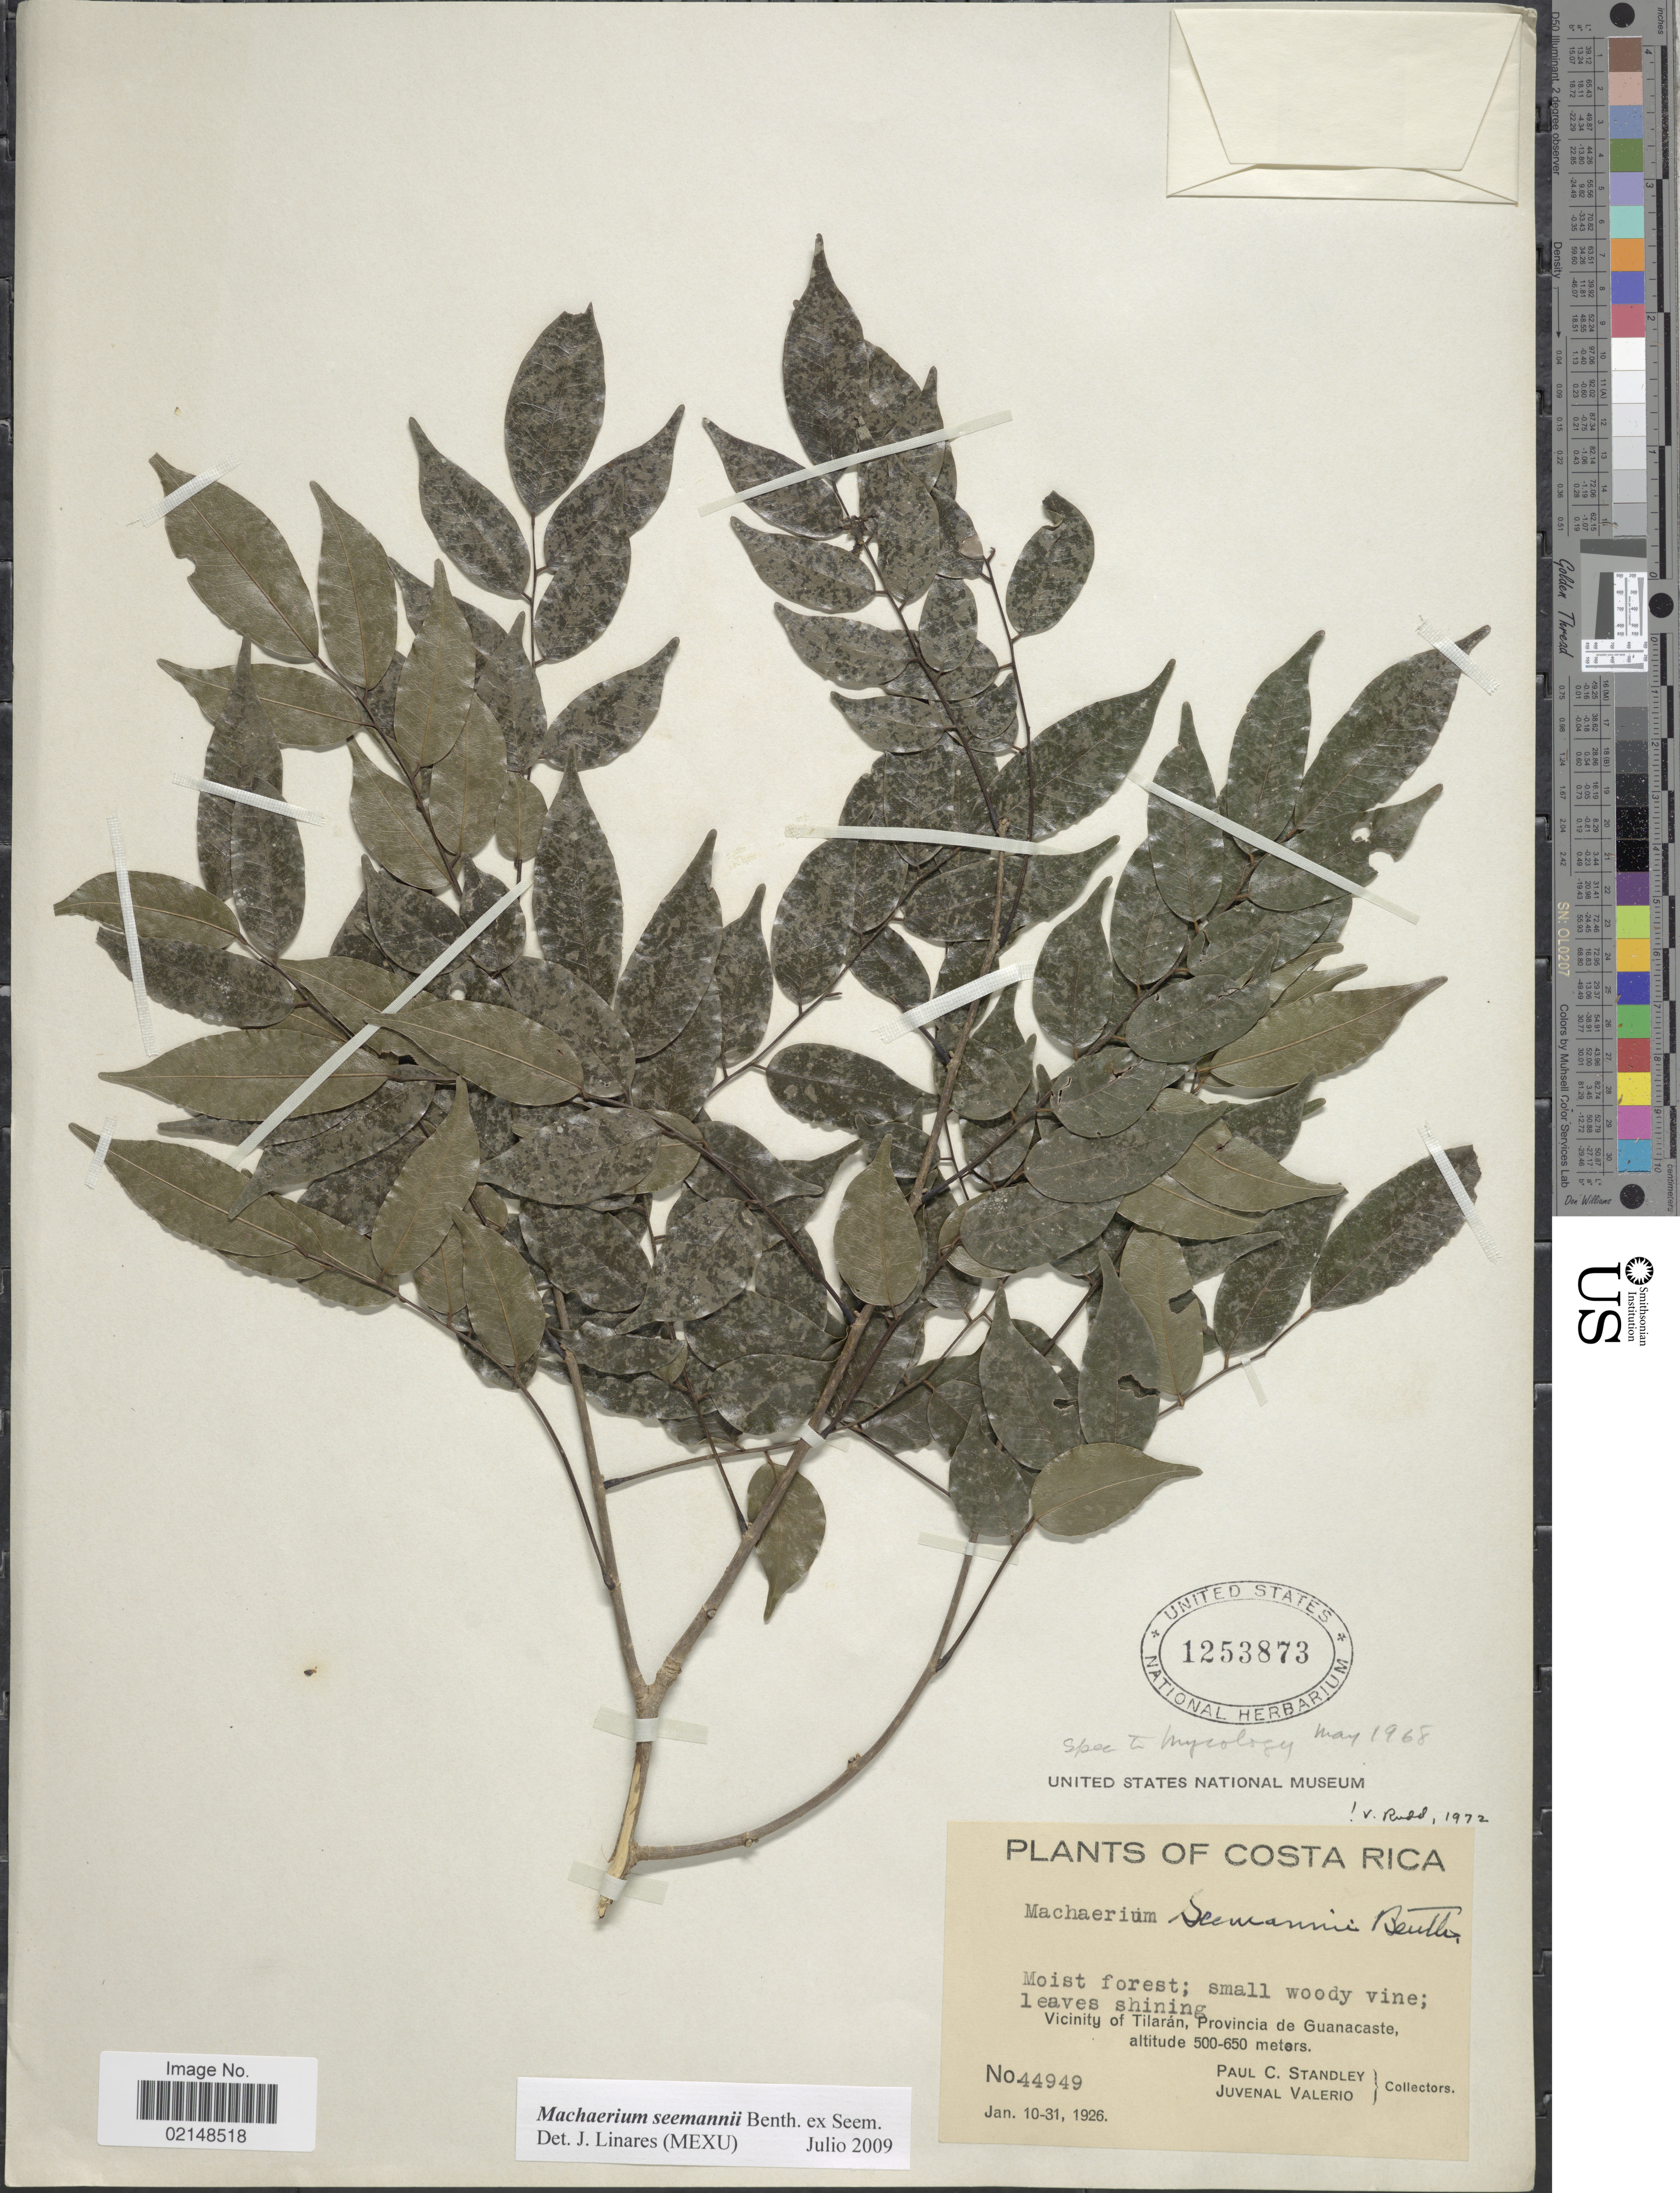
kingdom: Plantae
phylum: Tracheophyta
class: Magnoliopsida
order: Fabales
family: Fabaceae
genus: Machaerium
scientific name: Machaerium seemanni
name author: Benth. in Seem.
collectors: P. C. Standley & J. Valerio R.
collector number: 44949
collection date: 1926-01-10/1926-01-31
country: Costa Rica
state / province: Guanacaste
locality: Moist forest, Vicinity of Tilaran, Provincia de Guancaste.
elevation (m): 500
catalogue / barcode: US 1253873